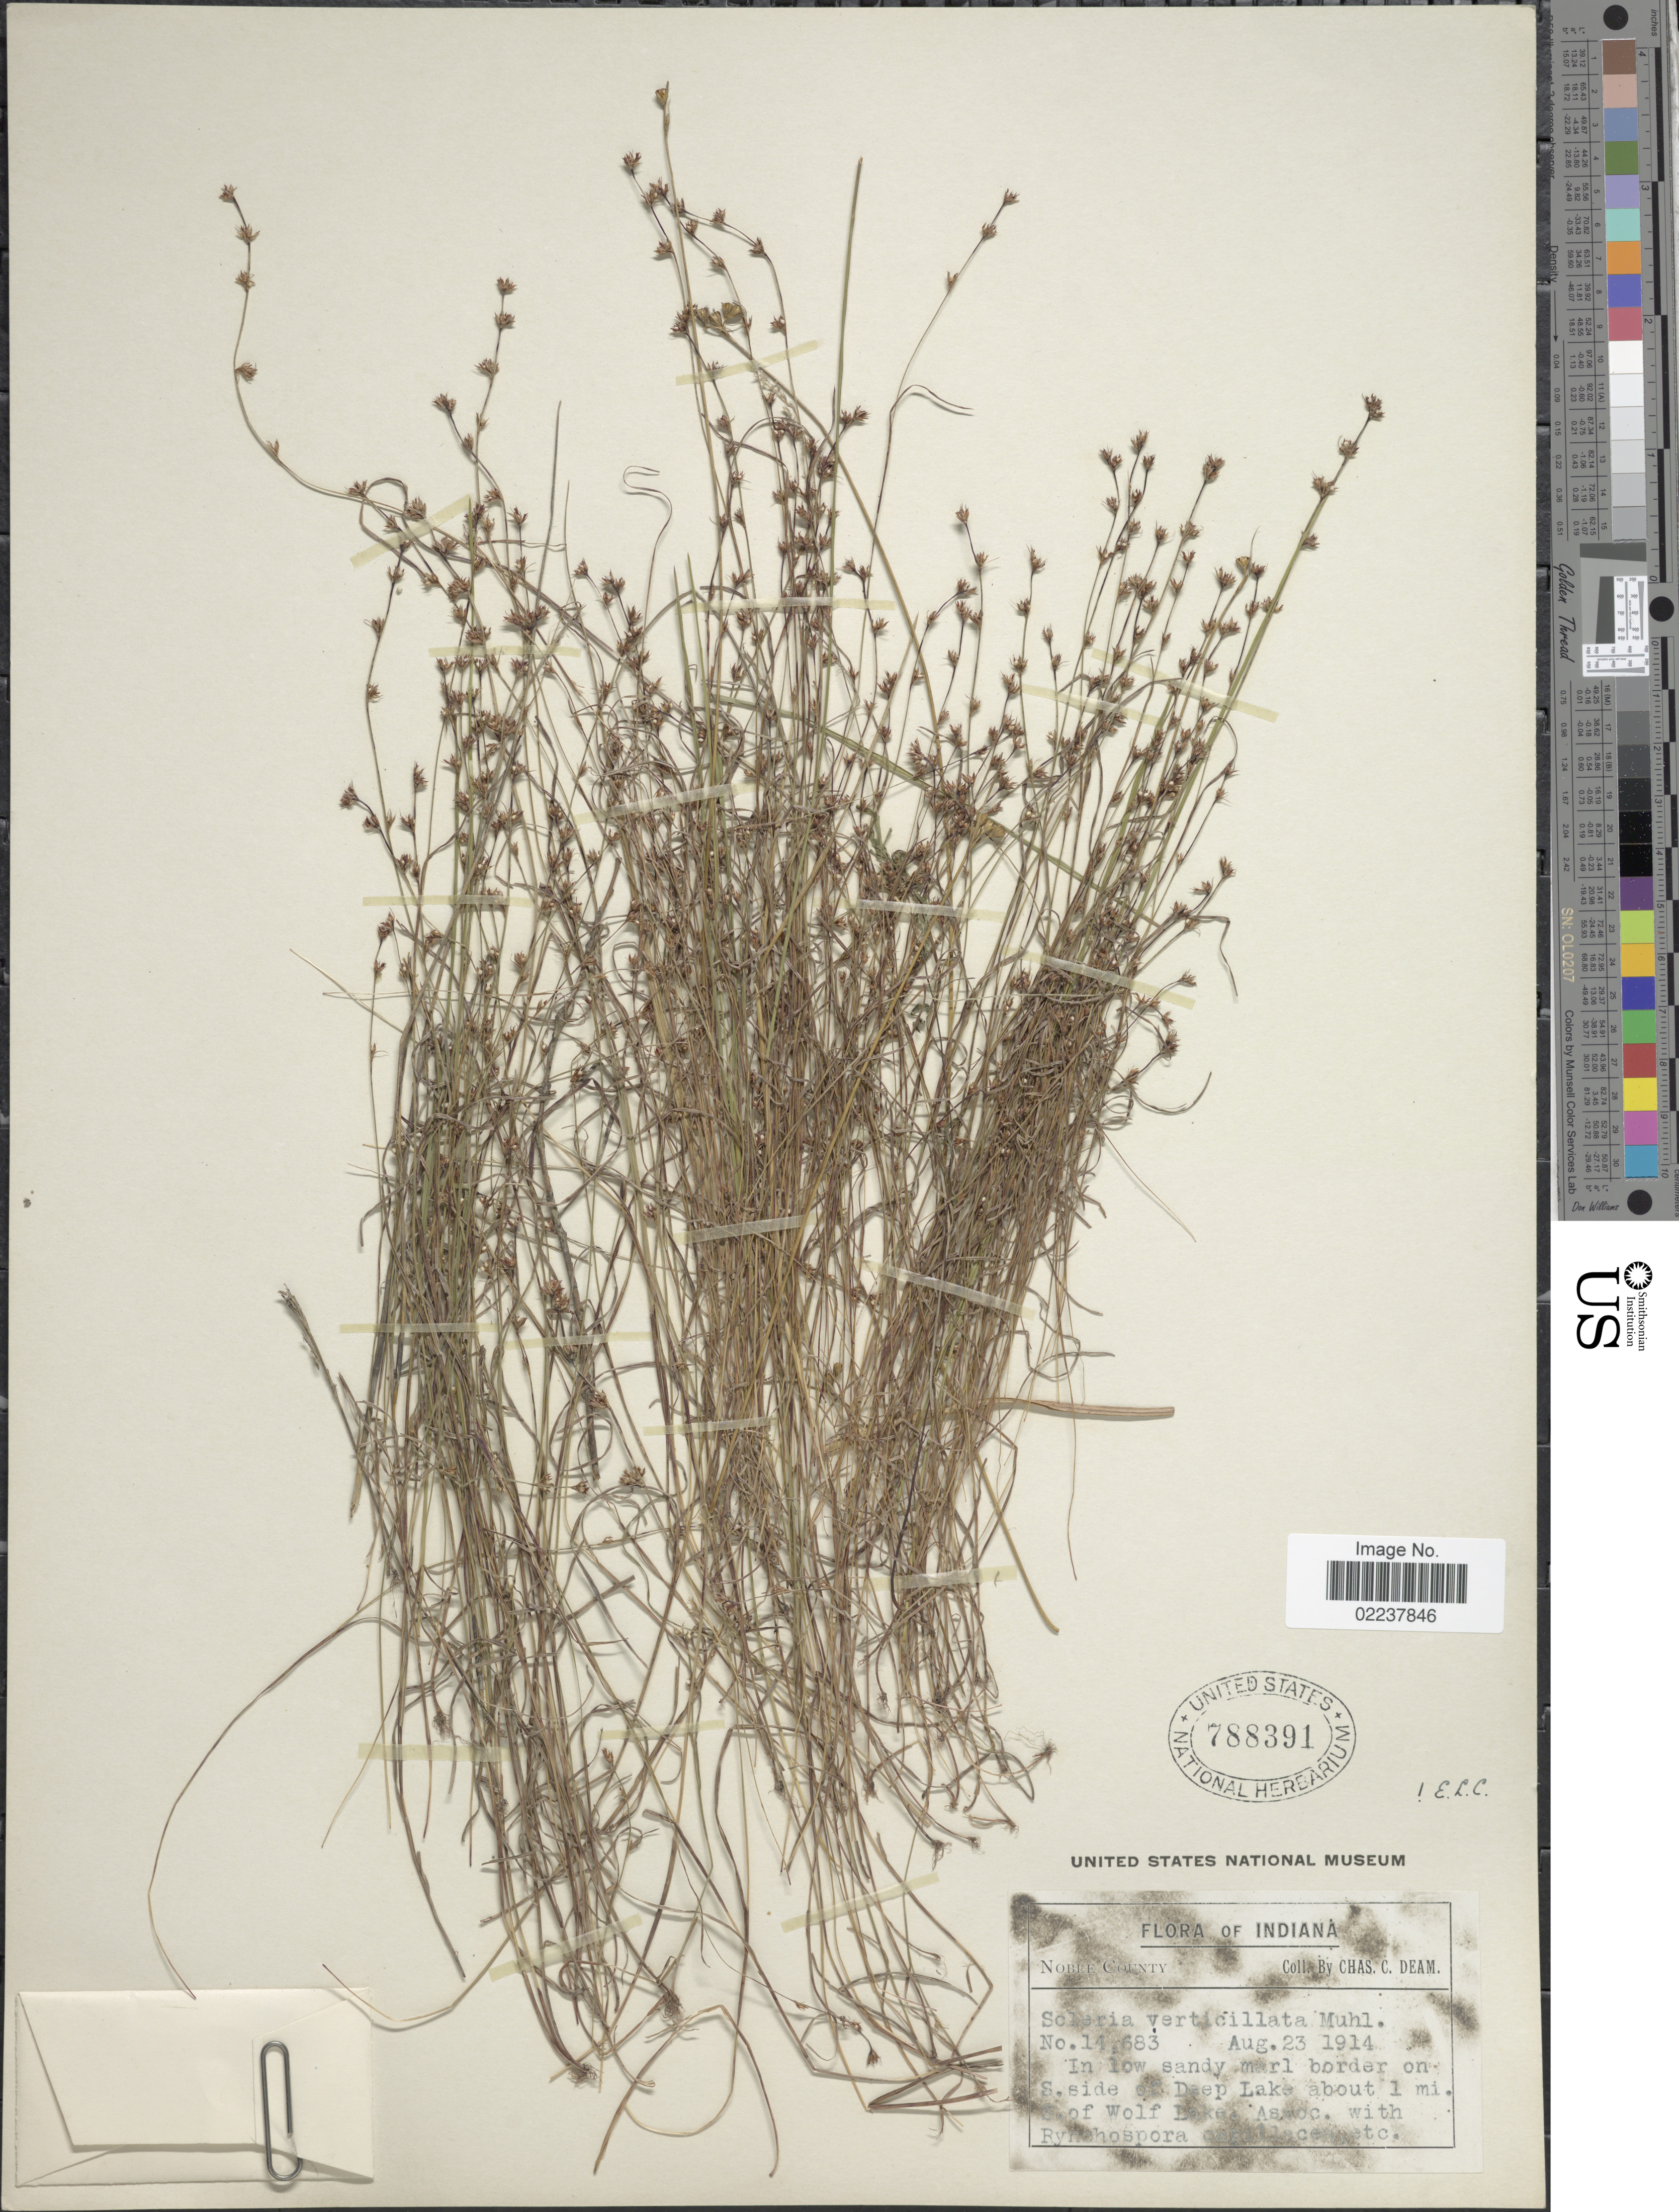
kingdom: Plantae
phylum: Tracheophyta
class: Liliopsida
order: Poales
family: Cyperaceae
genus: Scleria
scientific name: Scleria verticillata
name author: Muhl. ex Willd.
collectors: C. C. Deam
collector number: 14683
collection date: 1914-08-23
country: United States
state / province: Indiana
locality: In low sandy marl border on S. side of Deep Lake about 1 mi. S. of Wolf Lake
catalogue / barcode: US 788391